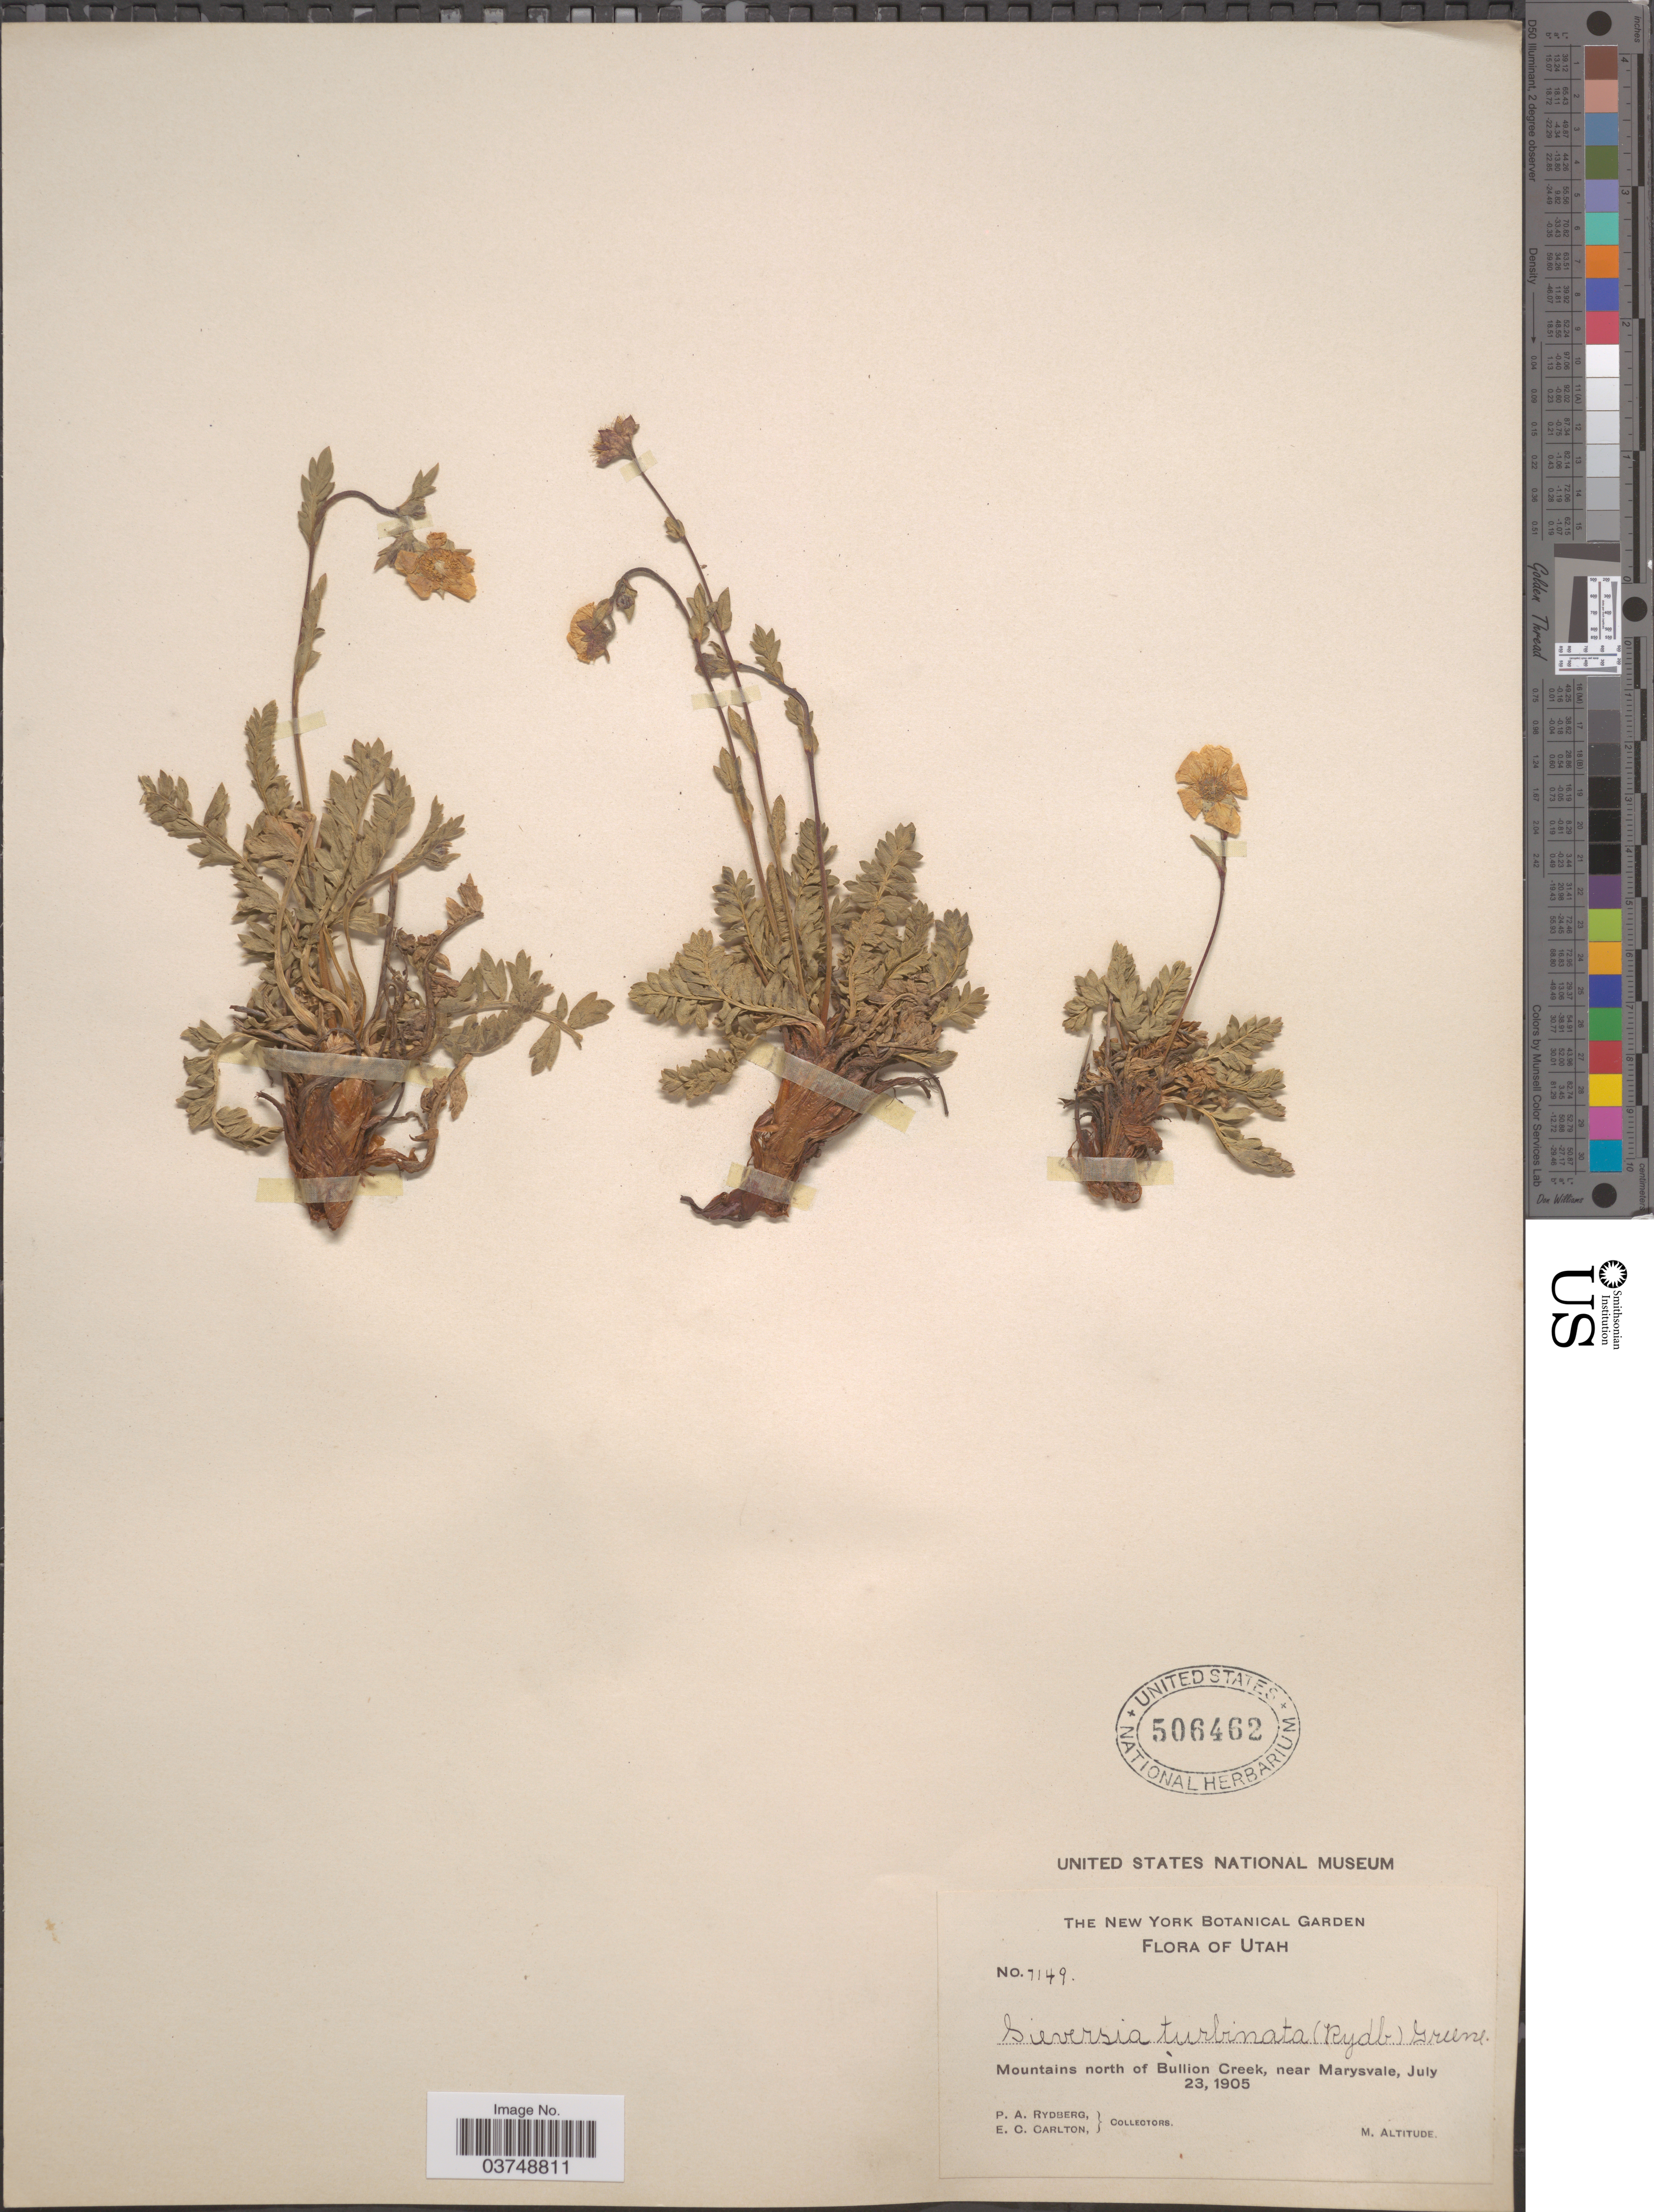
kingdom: Plantae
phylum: Tracheophyta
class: Magnoliopsida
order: Rosales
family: Rosaceae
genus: Geum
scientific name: Geum rossii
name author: (R. Br.) Ser.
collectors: P. A. Rydberg & E. Carlton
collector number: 7149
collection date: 1905-07-23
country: United States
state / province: Utah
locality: Mountains north of Bullion Creek, near Marysvale.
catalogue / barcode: US 506462